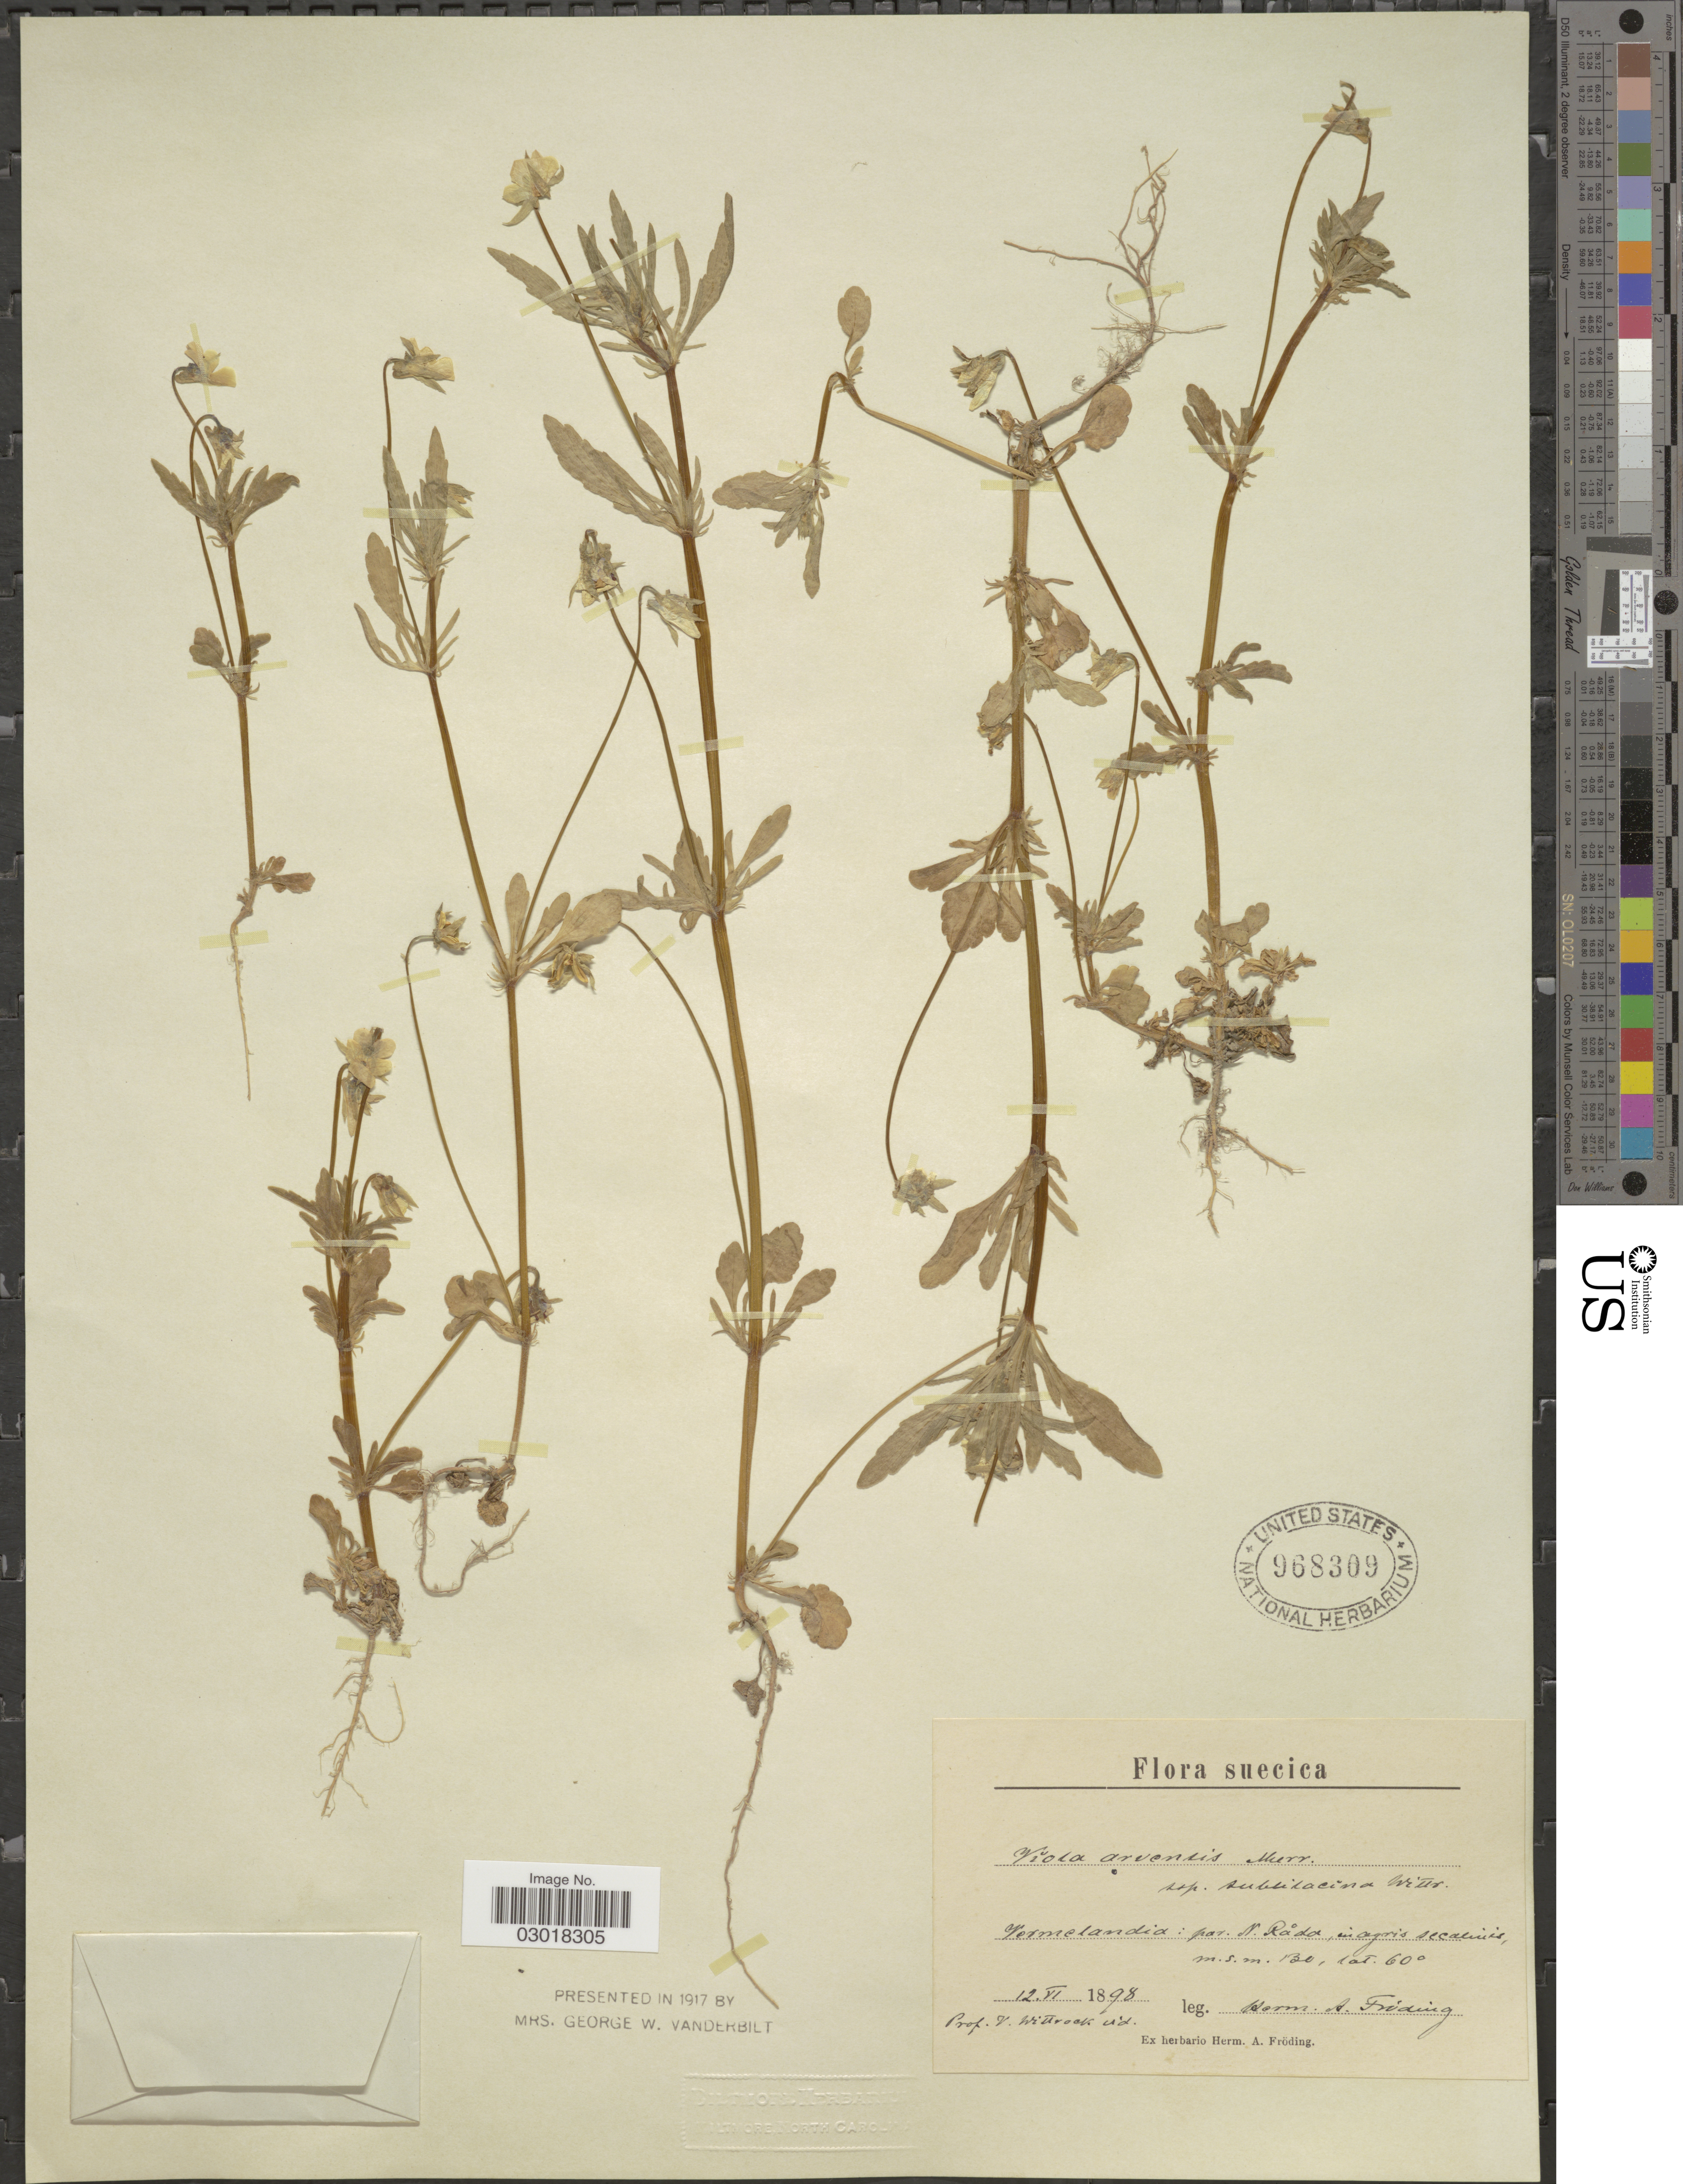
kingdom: Plantae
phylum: Tracheophyta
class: Magnoliopsida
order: Malpighiales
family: Violaceae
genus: Viola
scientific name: Viola arvensis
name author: Murray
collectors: H. Froding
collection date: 1898-06-12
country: Sweden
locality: Vermelandia: par. N. Rada, in agris secaluis.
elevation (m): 130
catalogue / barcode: US 968309